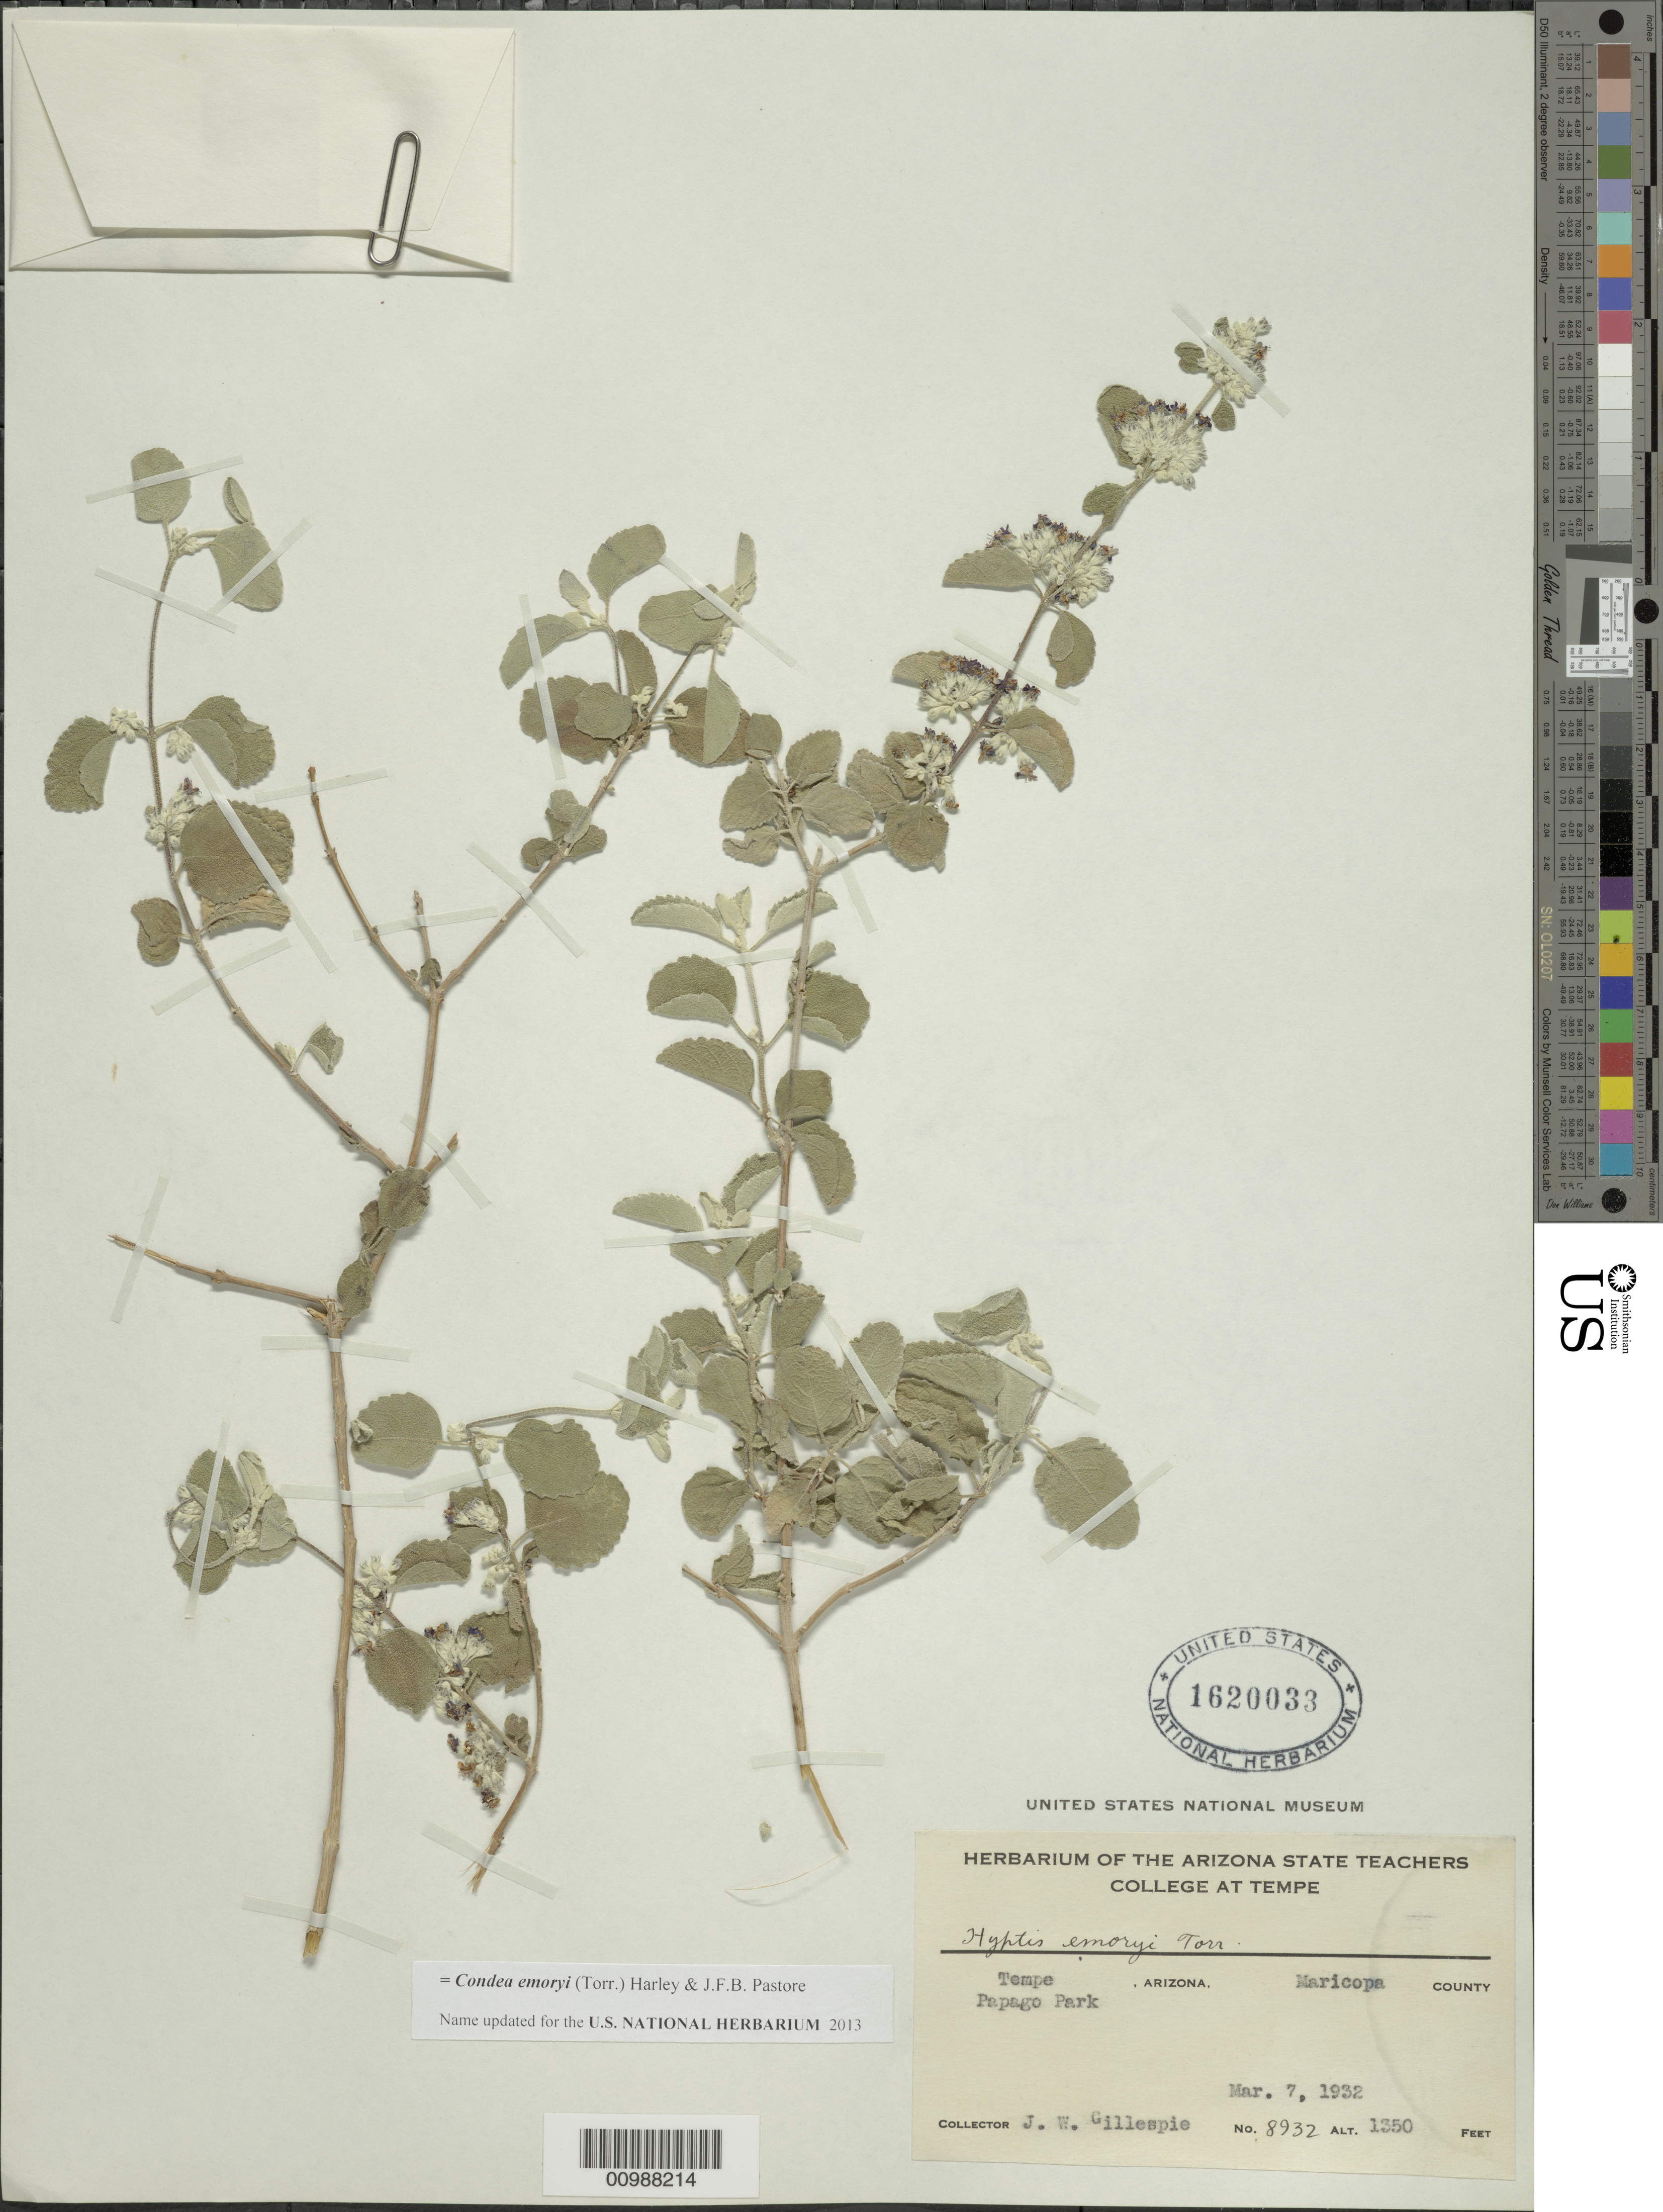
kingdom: Plantae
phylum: Tracheophyta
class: Magnoliopsida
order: Lamiales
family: Lamiaceae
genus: Condea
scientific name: Condea emoryi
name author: (Torr.) Harley & J.F.B. Pastore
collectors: J. W. Gillespie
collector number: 8932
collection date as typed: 07 Mar 1932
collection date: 1932-03-07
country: United States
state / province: Arizona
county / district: Maricopa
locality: Tempe, Papago Park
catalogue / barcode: US 1620033